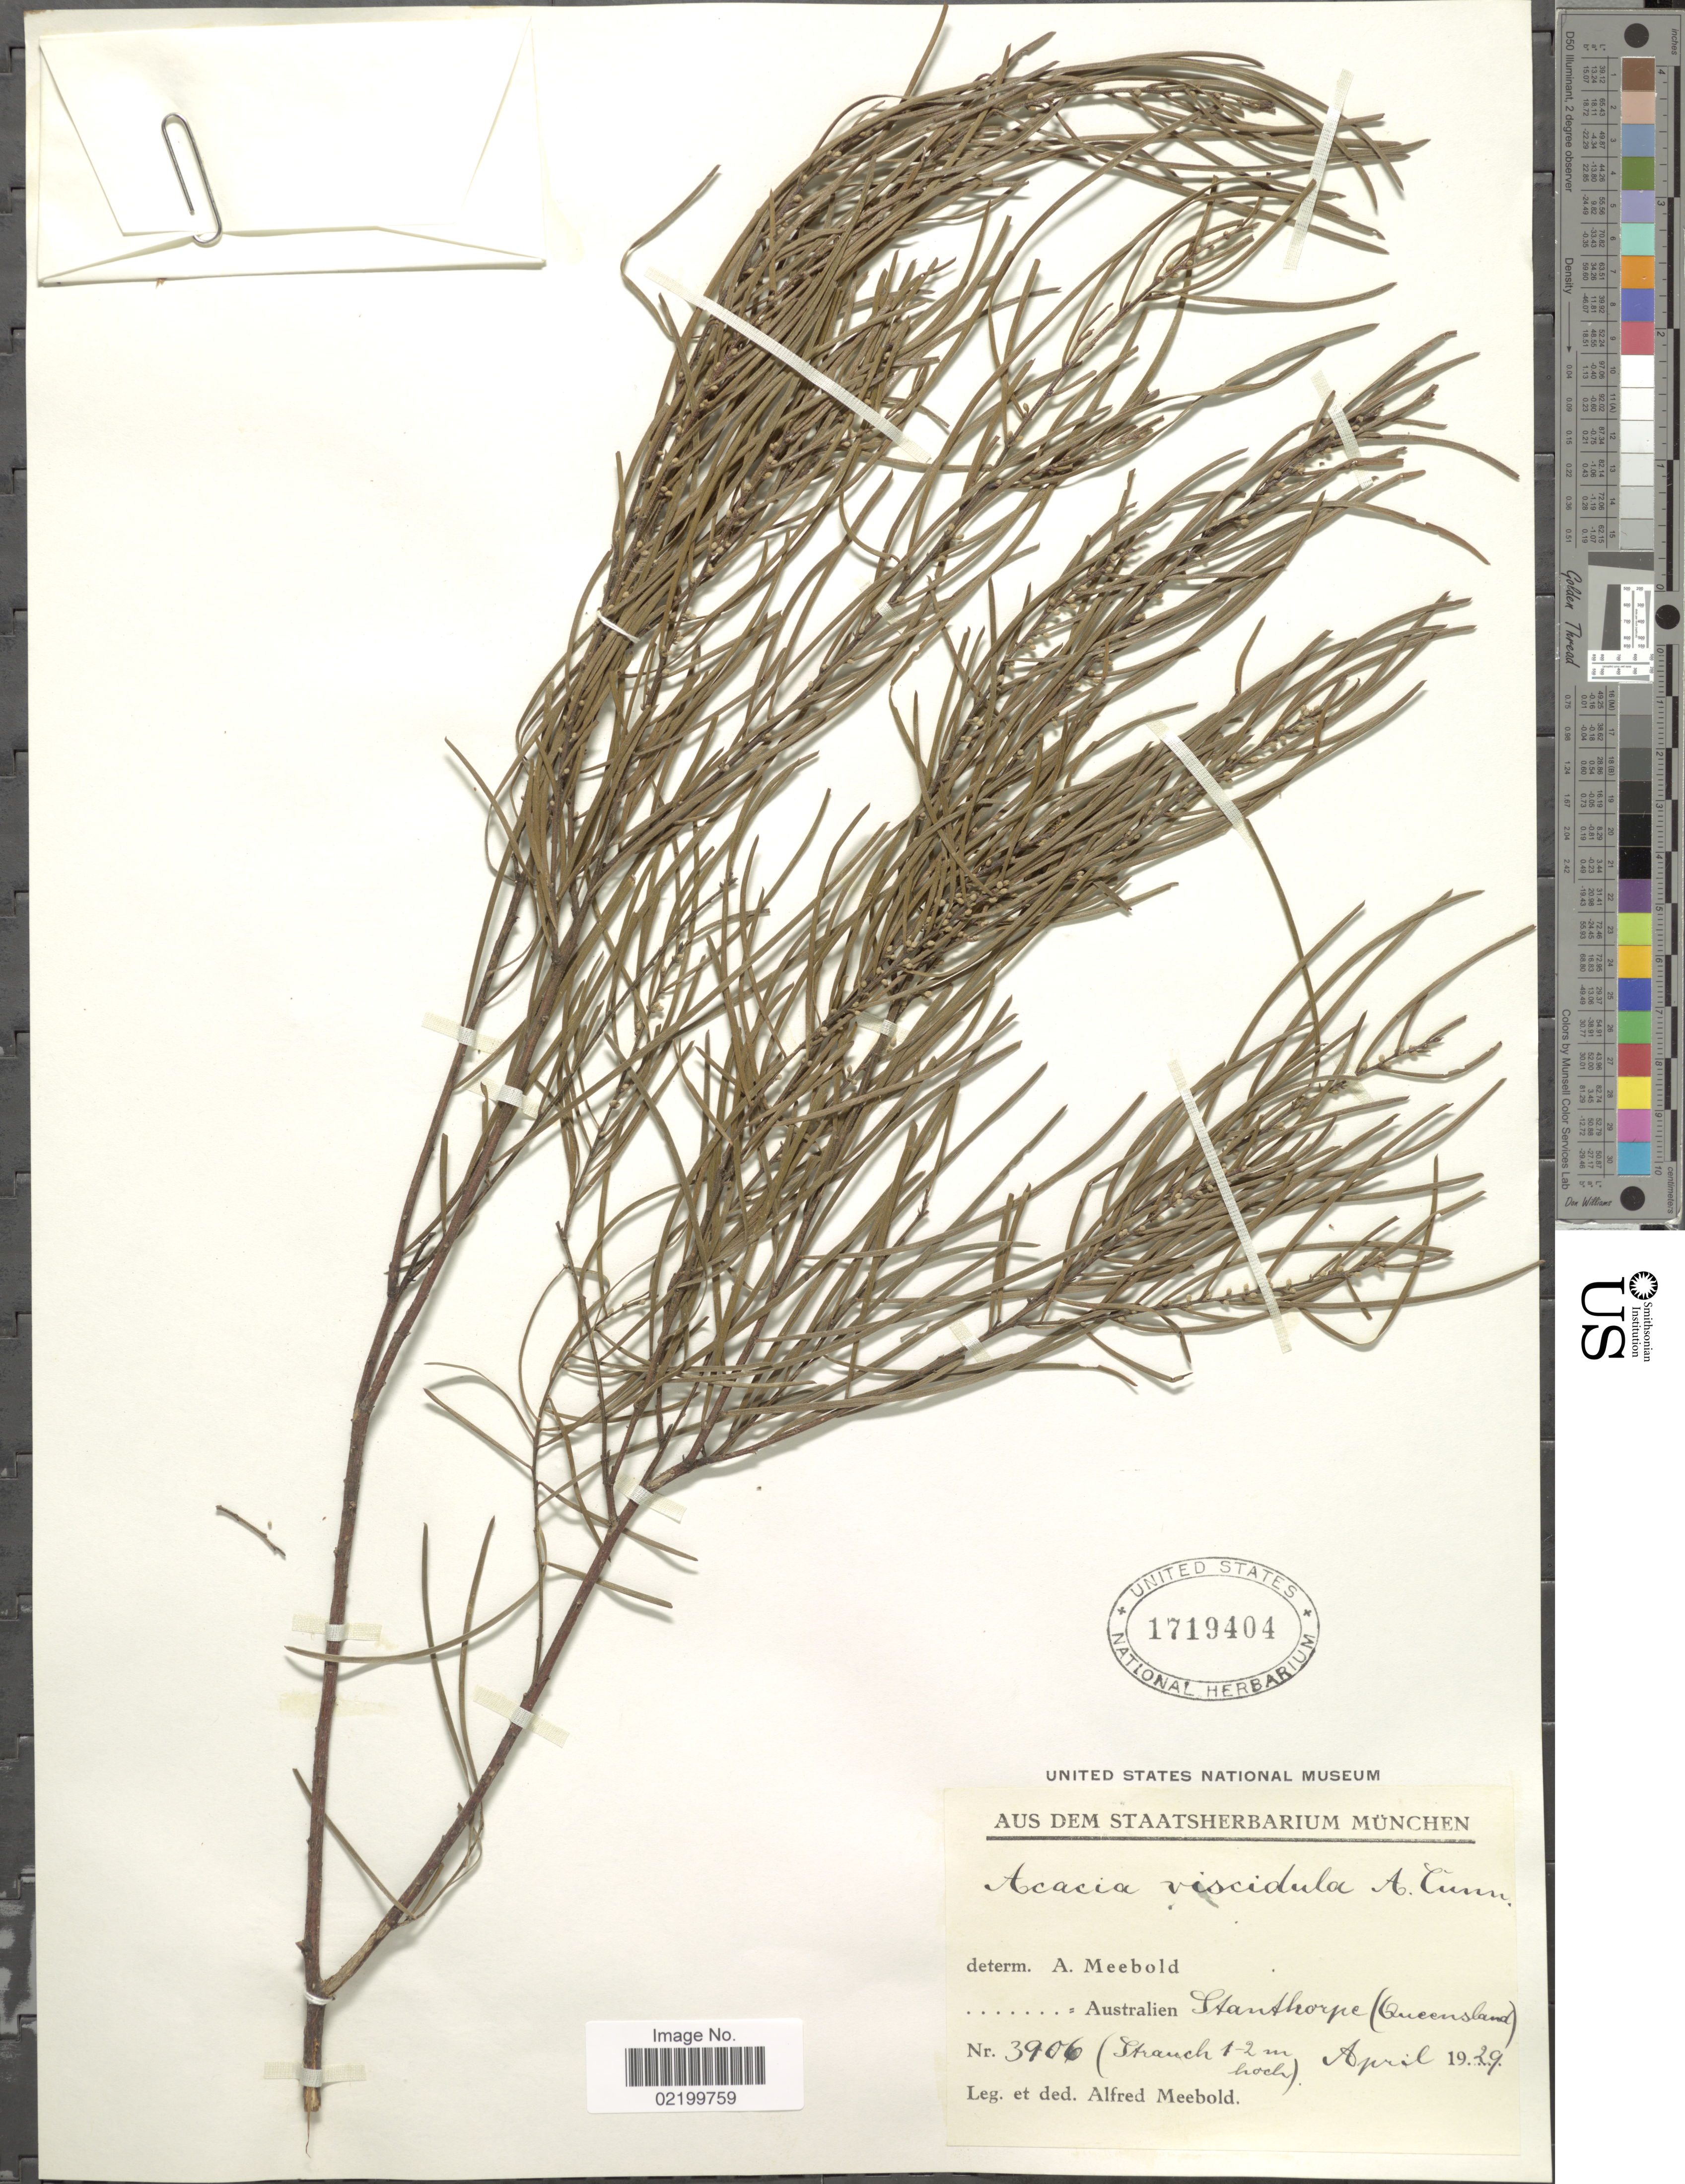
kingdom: Plantae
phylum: Tracheophyta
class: Magnoliopsida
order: Fabales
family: Fabaceae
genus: Acacia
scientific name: Acacia viscidula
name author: Benth.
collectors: A. Meebold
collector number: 3906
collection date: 1929-04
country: Australia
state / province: Queensland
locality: Australien Stanthorpe (Queensland).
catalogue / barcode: US 1719404